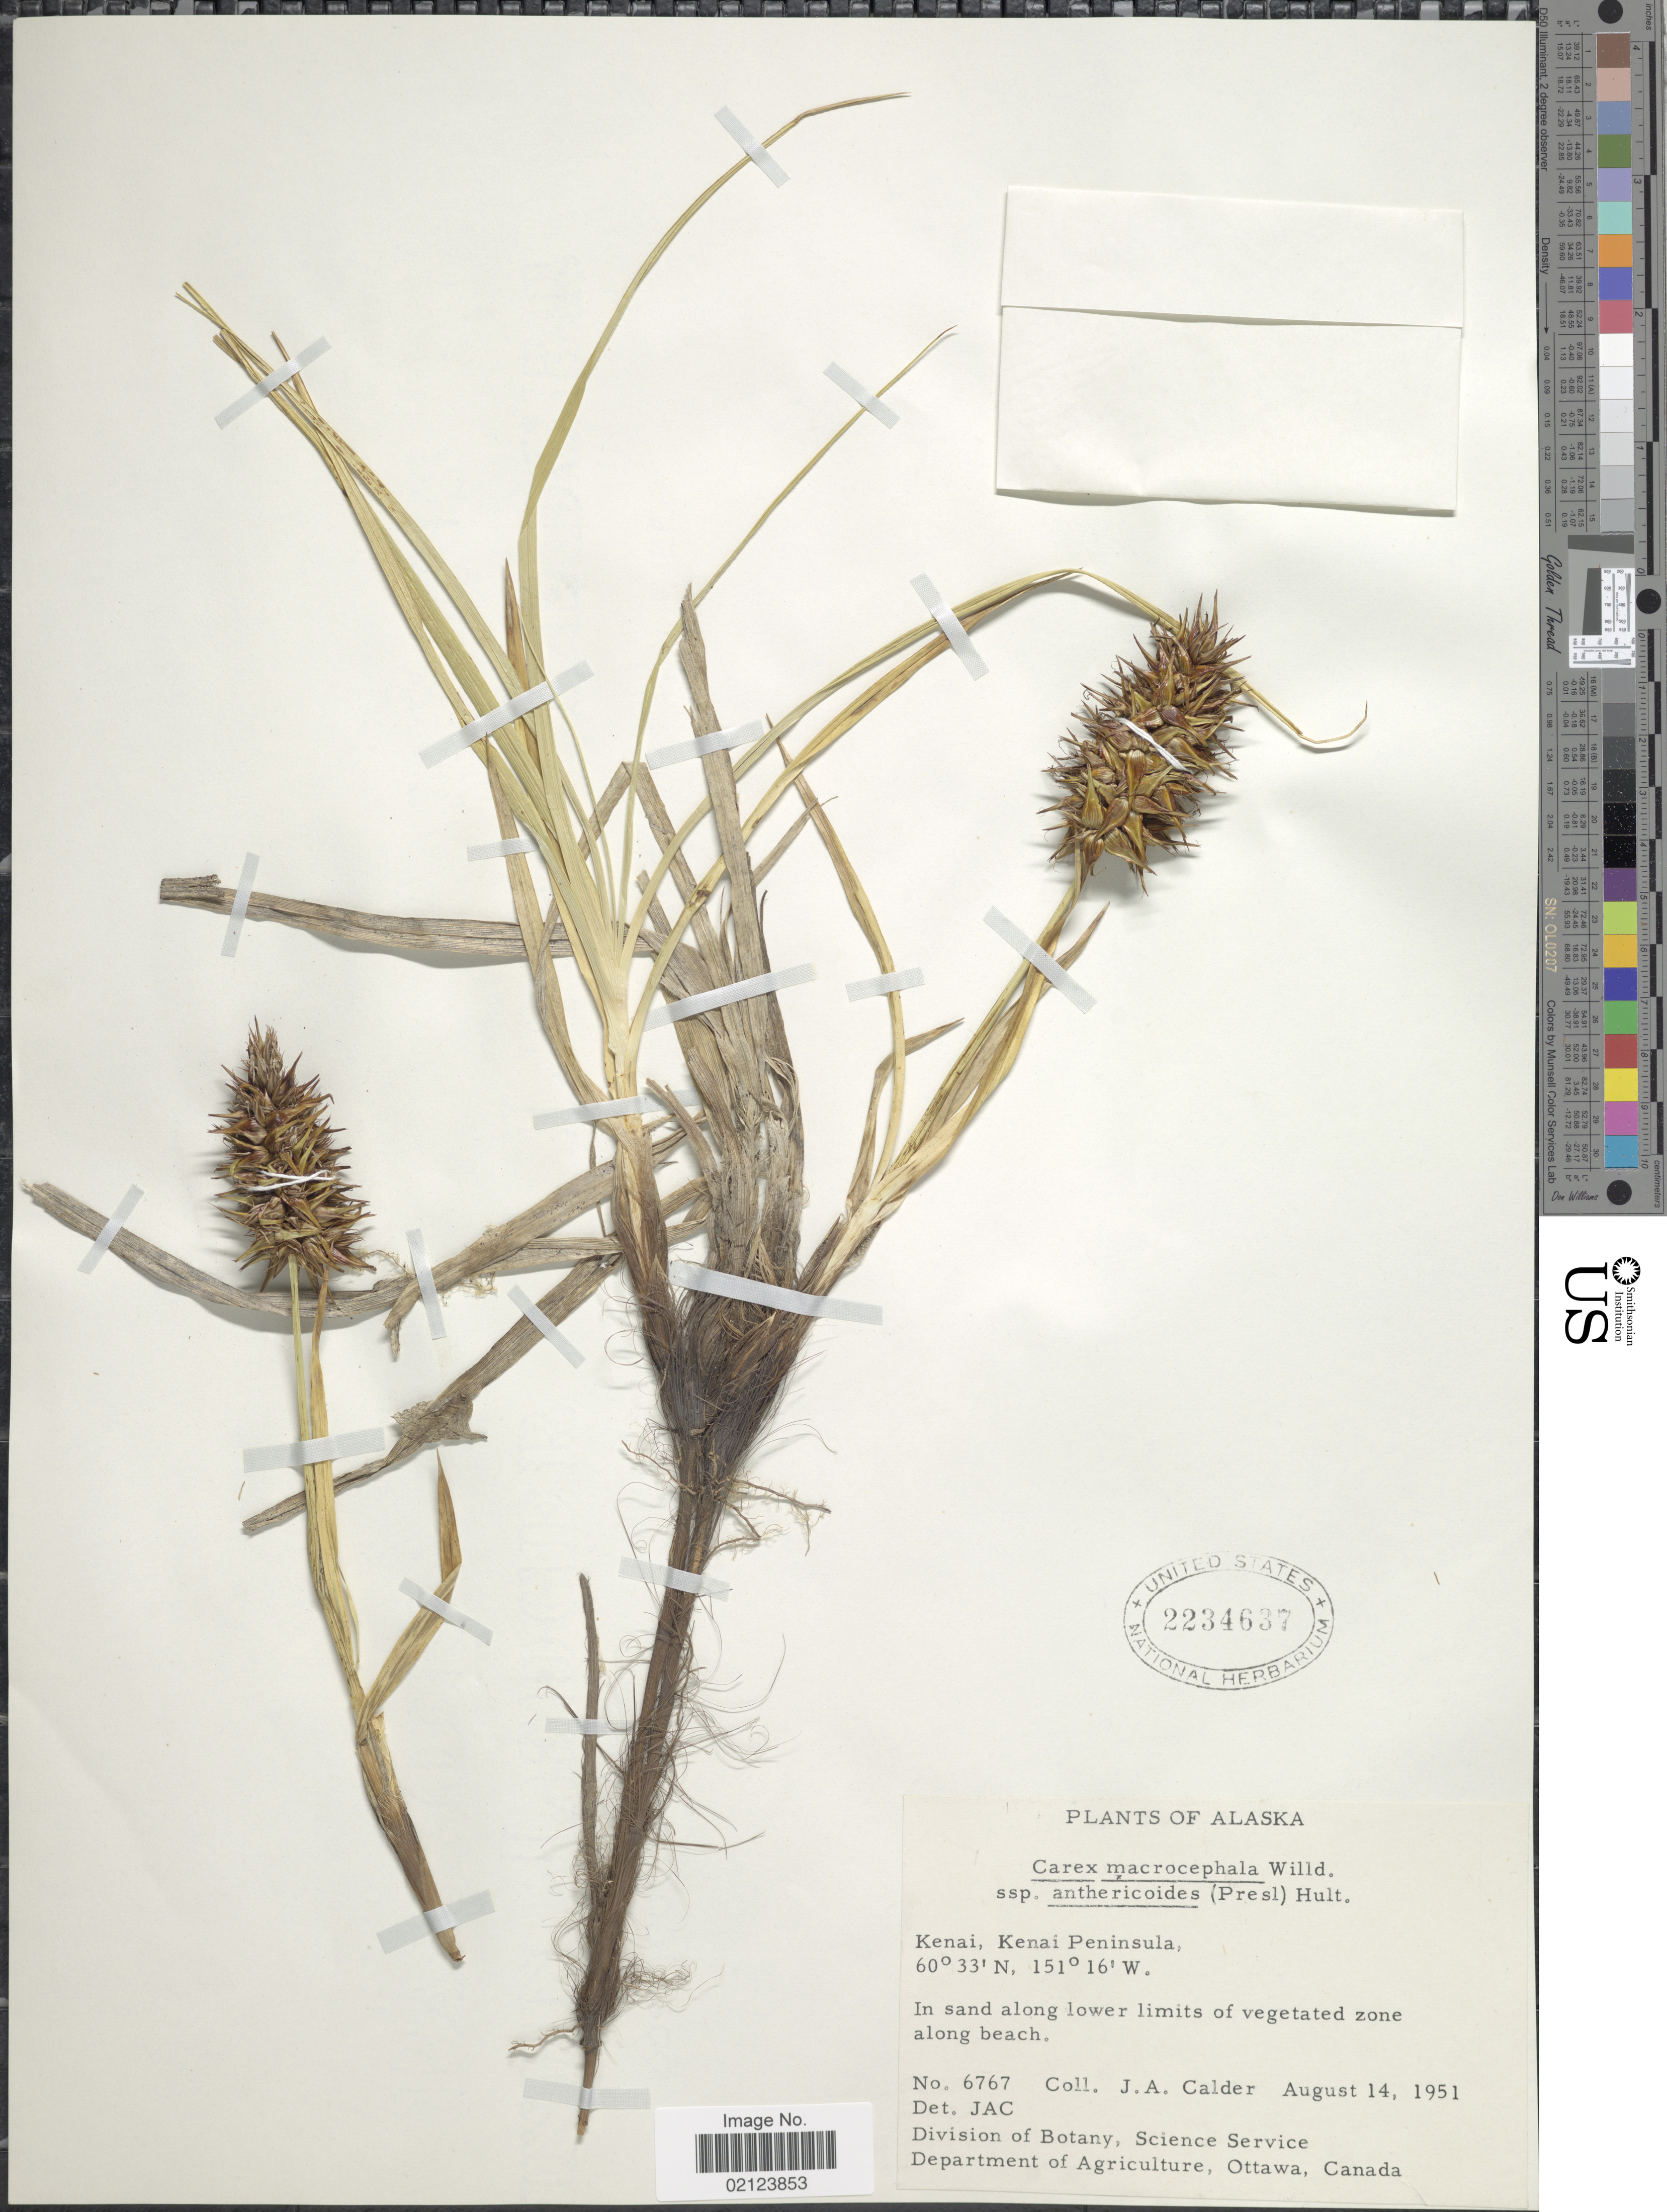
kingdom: Plantae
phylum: Tracheophyta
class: Liliopsida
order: Poales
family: Cyperaceae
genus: Carex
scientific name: Carex macrocephala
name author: Willd. ex Spreng.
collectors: J. A. Calder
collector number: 6767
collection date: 1951-08-14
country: United States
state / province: Alaska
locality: Kenai, Kenai Peninsula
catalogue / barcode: US 2234637